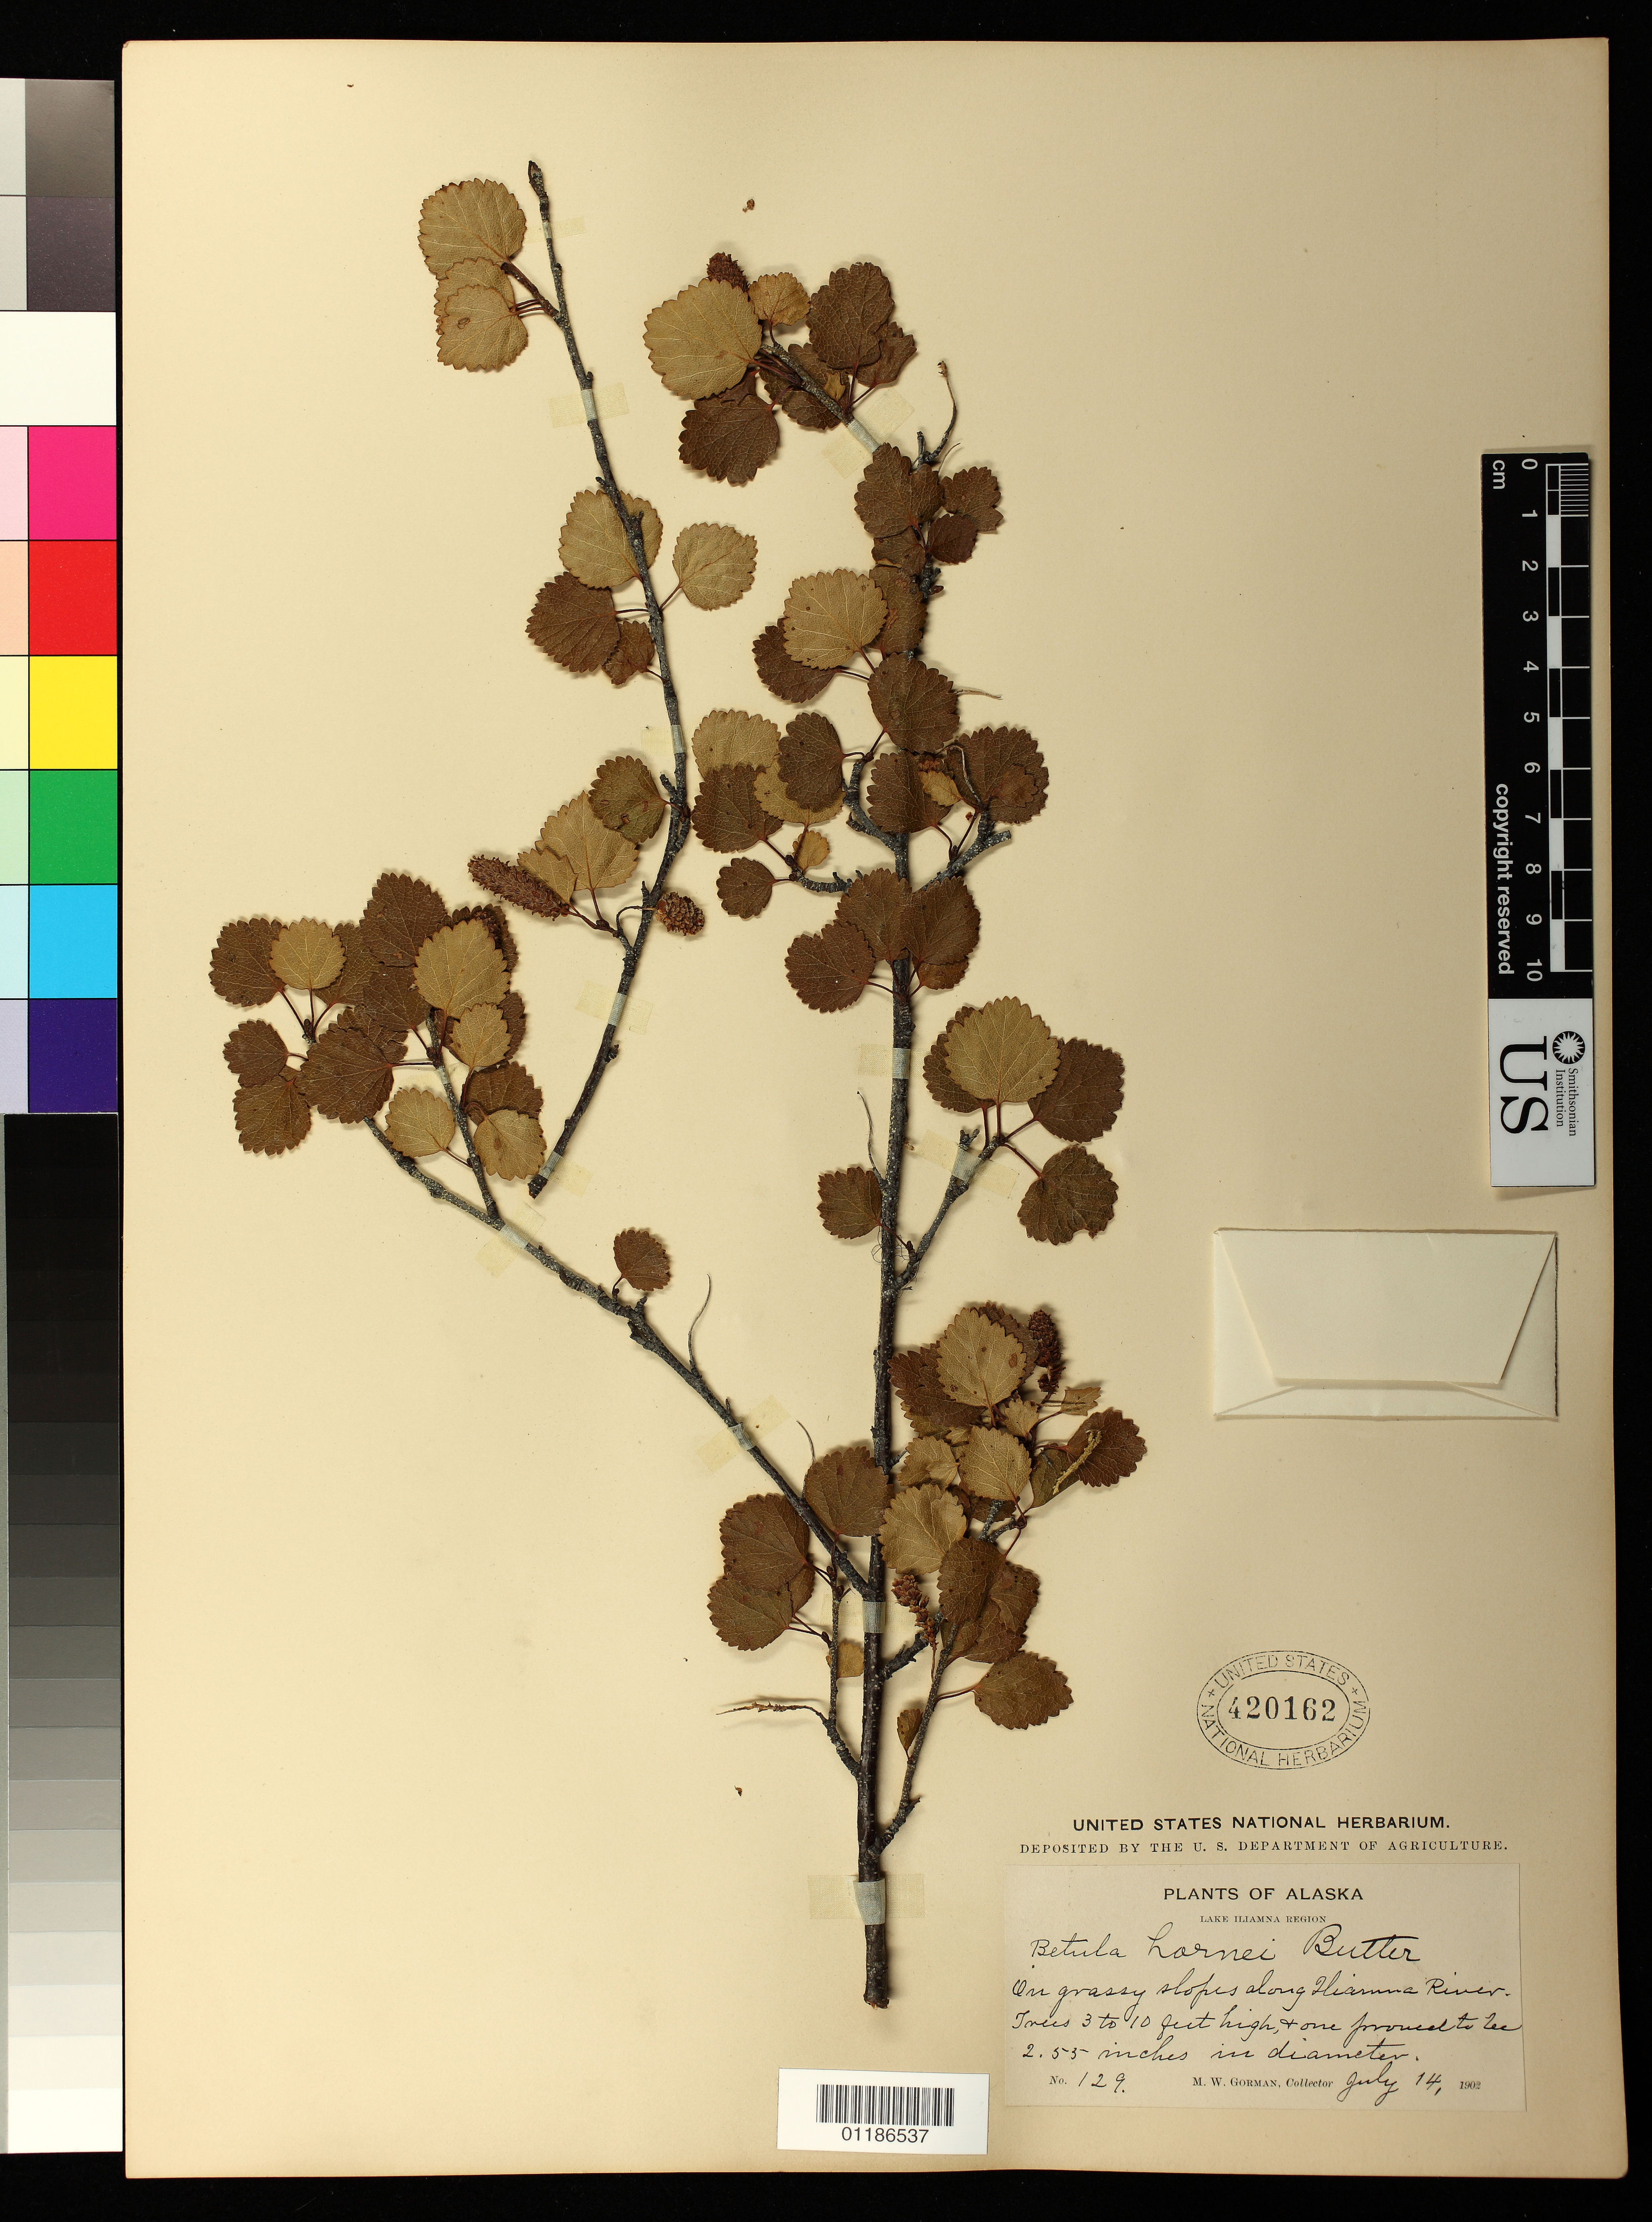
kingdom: Plantae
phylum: Tracheophyta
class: Magnoliopsida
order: Fagales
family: Betulaceae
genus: Betula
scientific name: Betula hornei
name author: B.T. Butler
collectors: M. W. Gorman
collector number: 129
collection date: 1902-07-14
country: United States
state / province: Alaska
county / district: Lake and Peninsula Borough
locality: On grassy slopes along Iliamna River.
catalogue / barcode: US 420162